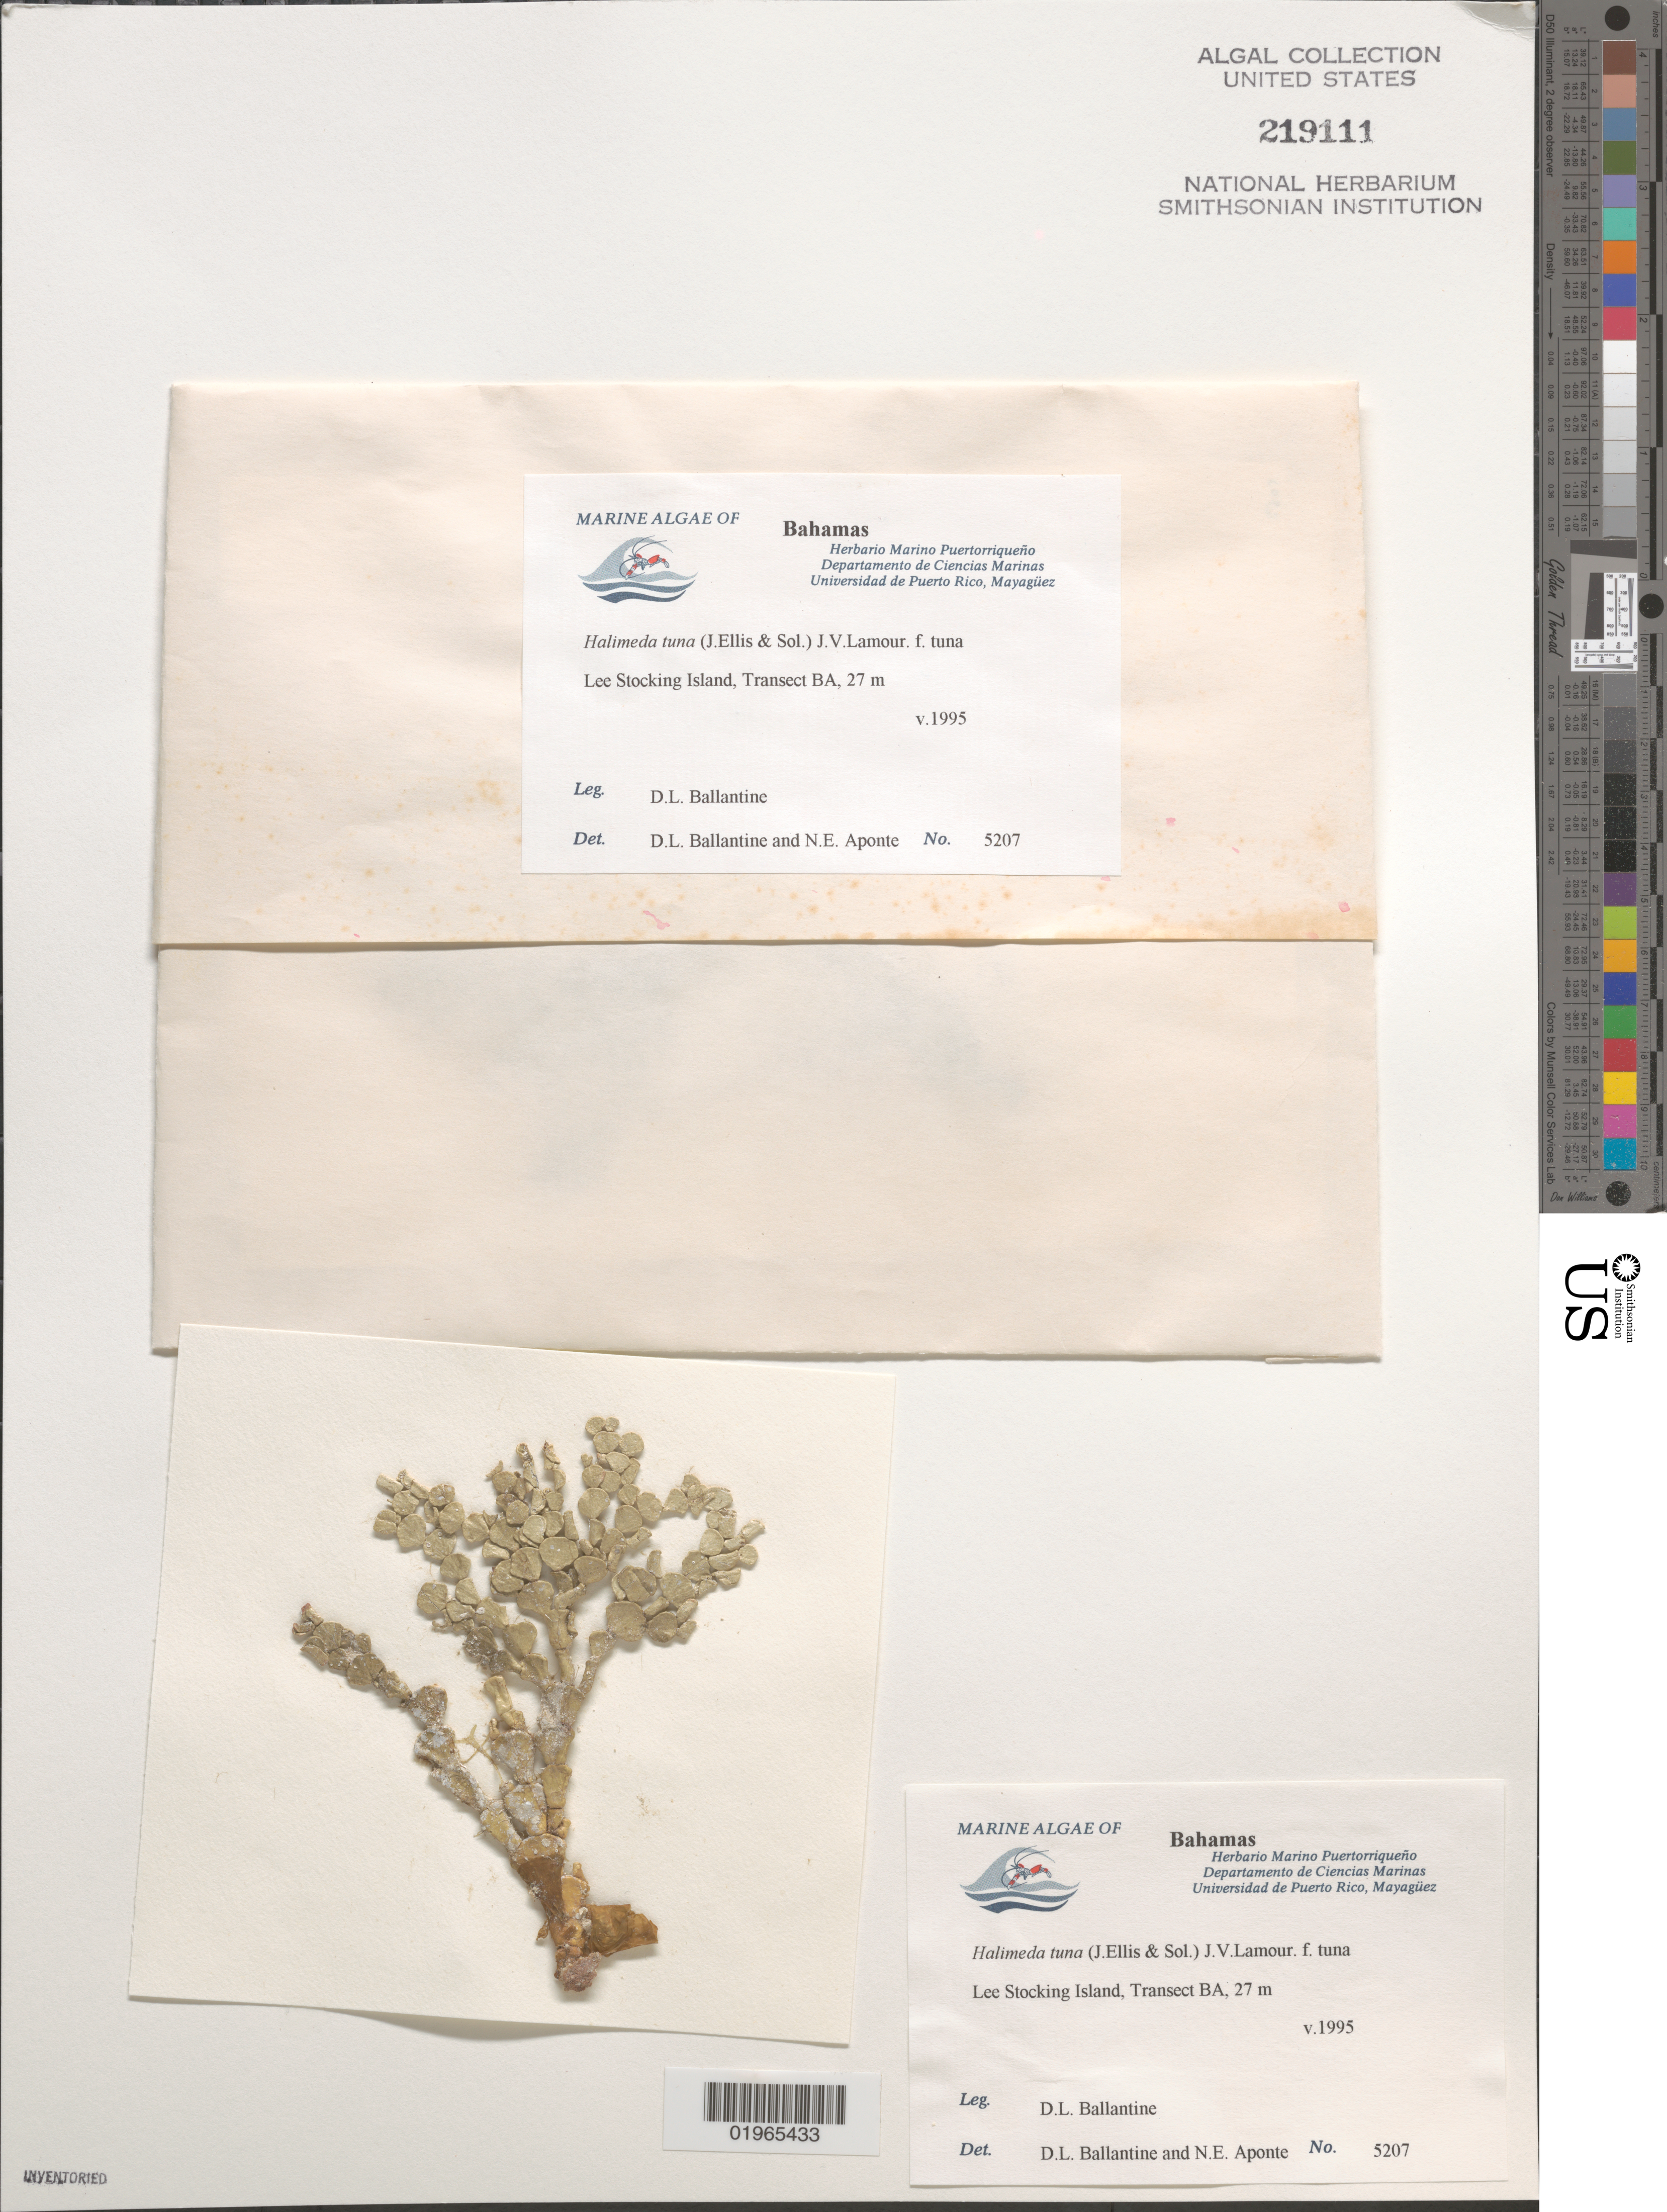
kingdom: Plantae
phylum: Chlorophyta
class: Ulvophyceae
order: Bryopsidales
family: Halimedaceae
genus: Halimeda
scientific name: Halimeda tuna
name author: (J. Ellis & Sol.) J.V.Lamouroux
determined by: Ballantine, D. L.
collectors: D.L. Ballantine & N. E. Aponte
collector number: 5207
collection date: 1995-05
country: Bahamas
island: Lee Stocking Island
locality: Transect BA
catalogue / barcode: US 219111